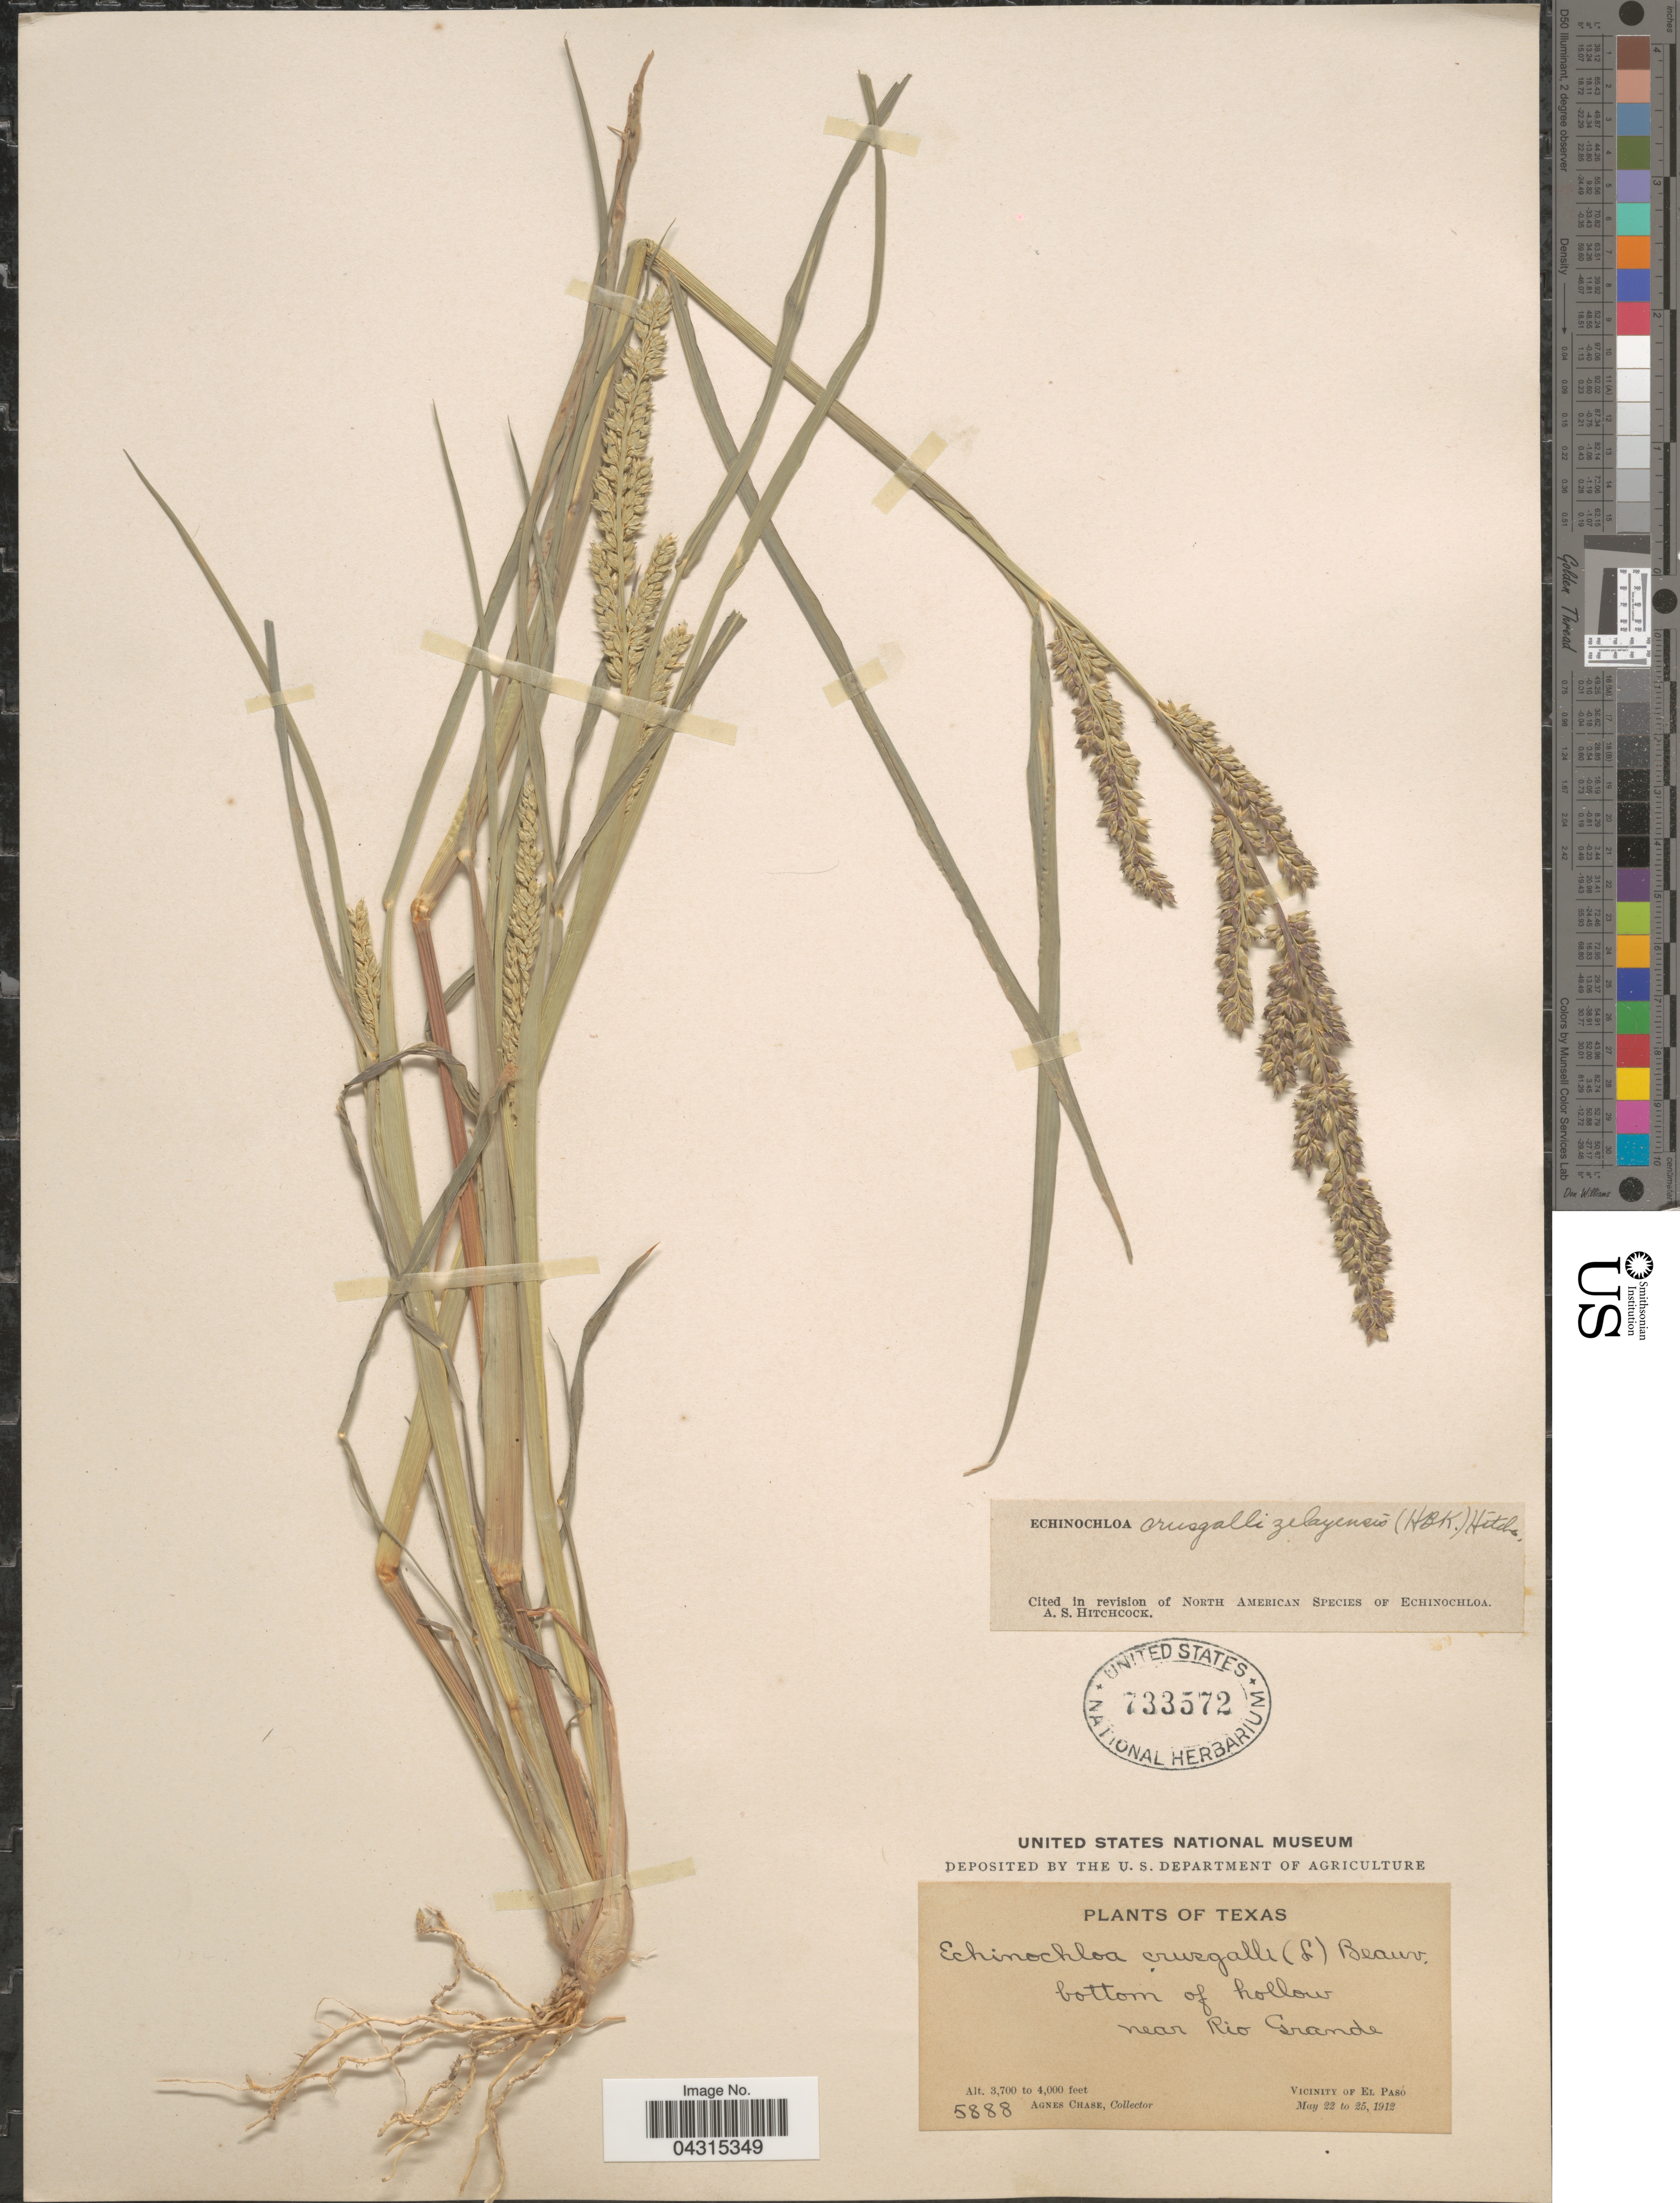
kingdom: Plantae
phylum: Tracheophyta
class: Liliopsida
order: Poales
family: Poaceae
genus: Echinochloa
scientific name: Echinochloa crus-galli var. zelayensis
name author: (Kunth) Hitchc.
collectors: A. Chase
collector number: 5888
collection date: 1912-05-22/1912-05-25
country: United States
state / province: Texas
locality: Bottom of hollow near Rio Grande. Vicinity of El Paso.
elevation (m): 1128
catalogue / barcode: US 733572